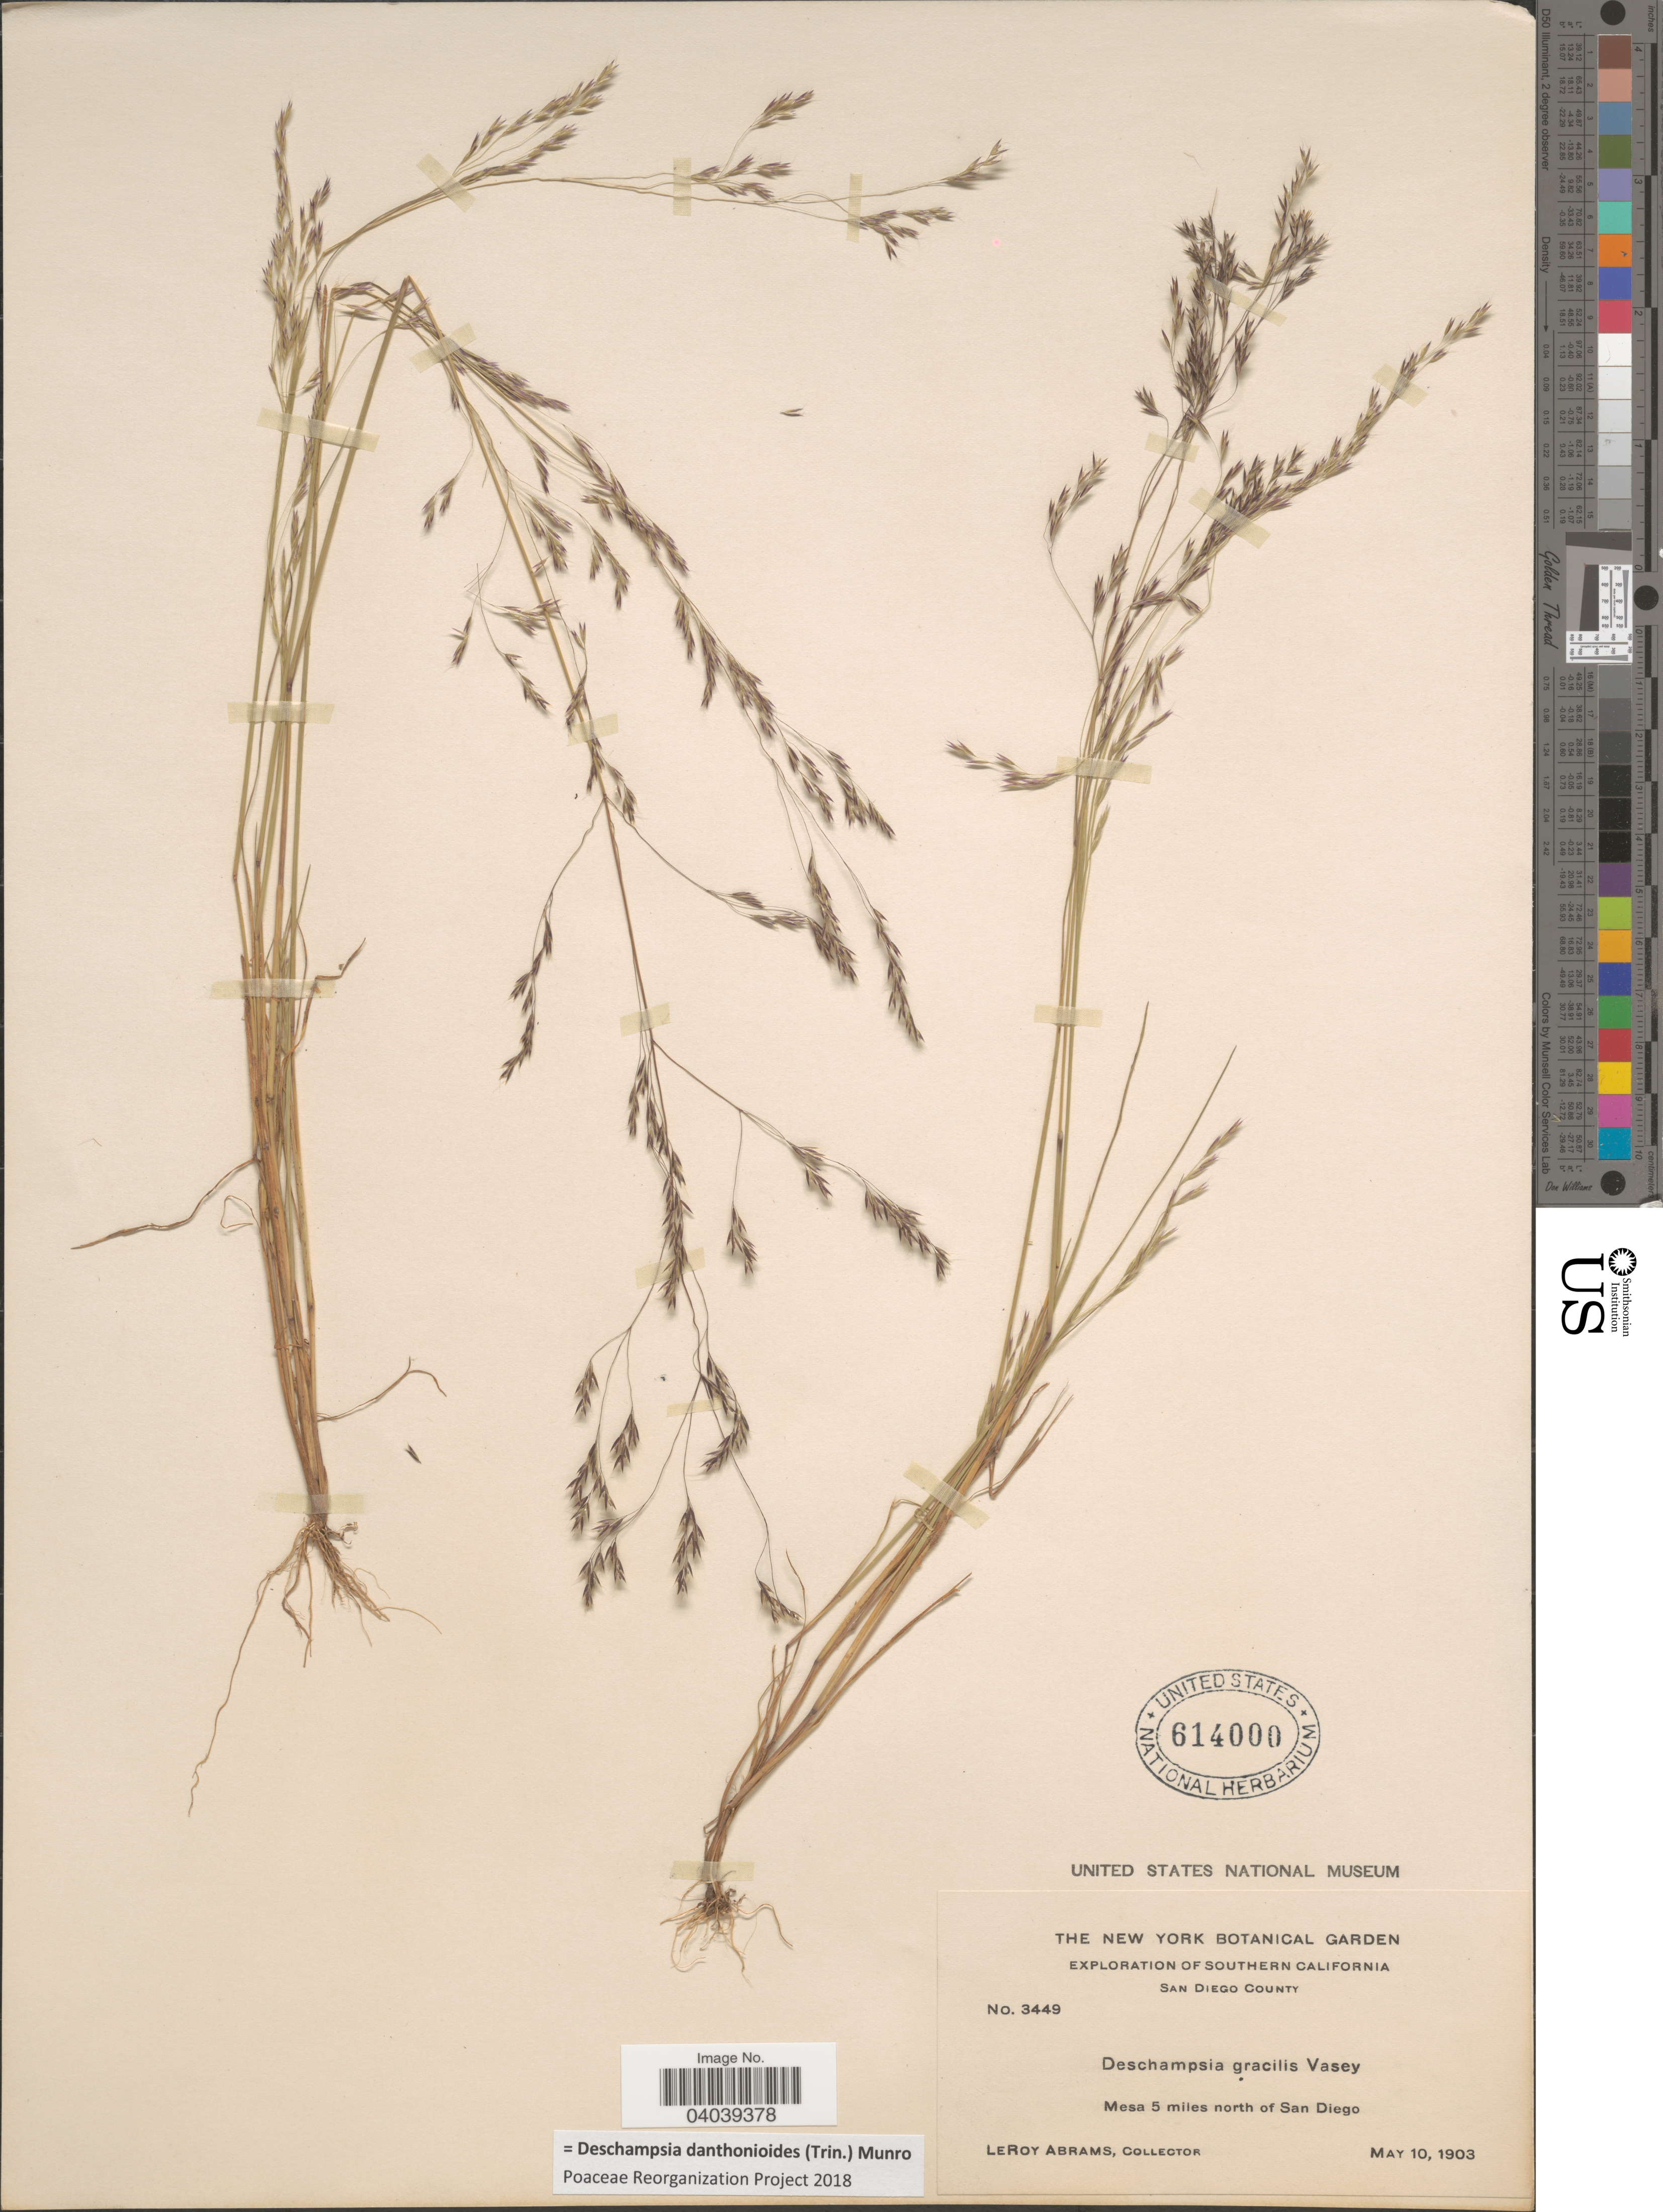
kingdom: Plantae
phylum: Tracheophyta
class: Liliopsida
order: Poales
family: Poaceae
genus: Deschampsia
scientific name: Deschampsia danthonioides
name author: (Trin.) Munro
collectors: L. Abrams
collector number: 3449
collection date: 1903-05-10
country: United States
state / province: California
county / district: San Diego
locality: Southern California. San Diego County. Mesa 5 miles north of San Diego.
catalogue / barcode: US 614000